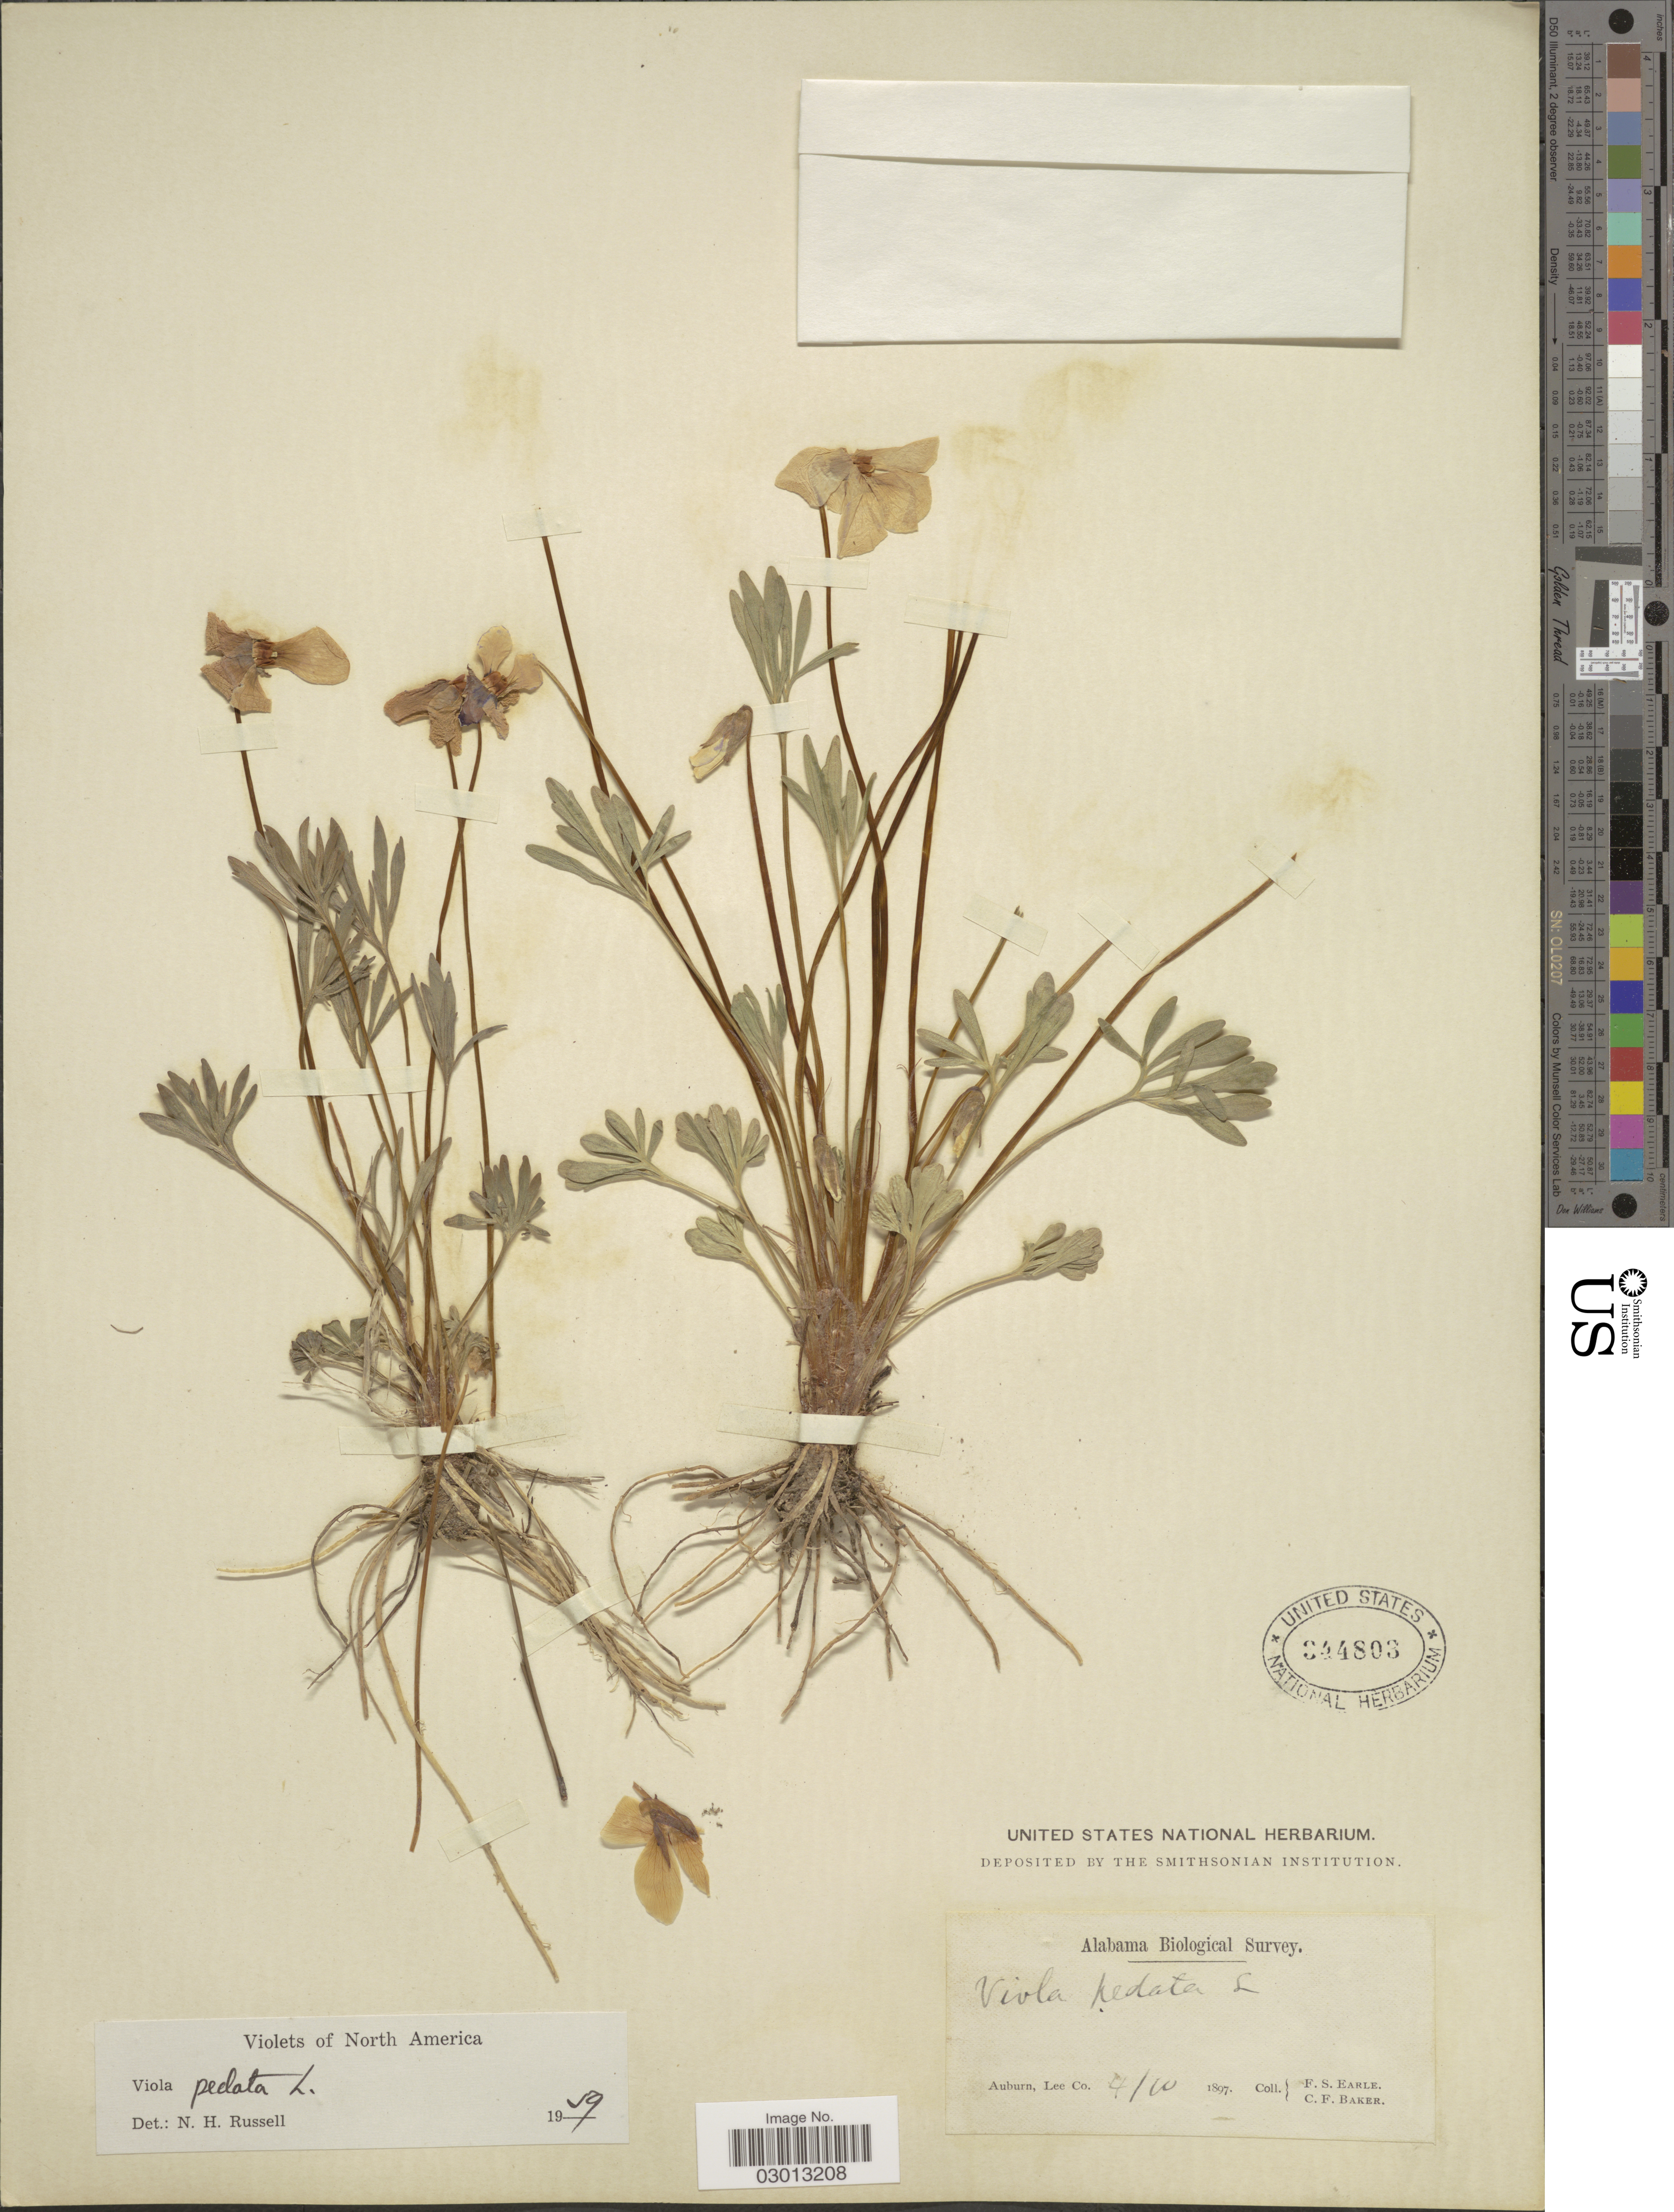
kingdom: Plantae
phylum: Tracheophyta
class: Magnoliopsida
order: Malpighiales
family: Violaceae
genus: Viola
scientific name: Viola pedata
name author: L.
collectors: F. S. Earle & C. F. Baker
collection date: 1897-04-10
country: United States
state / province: Alabama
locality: Auburn, Lee Co.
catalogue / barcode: US 344803